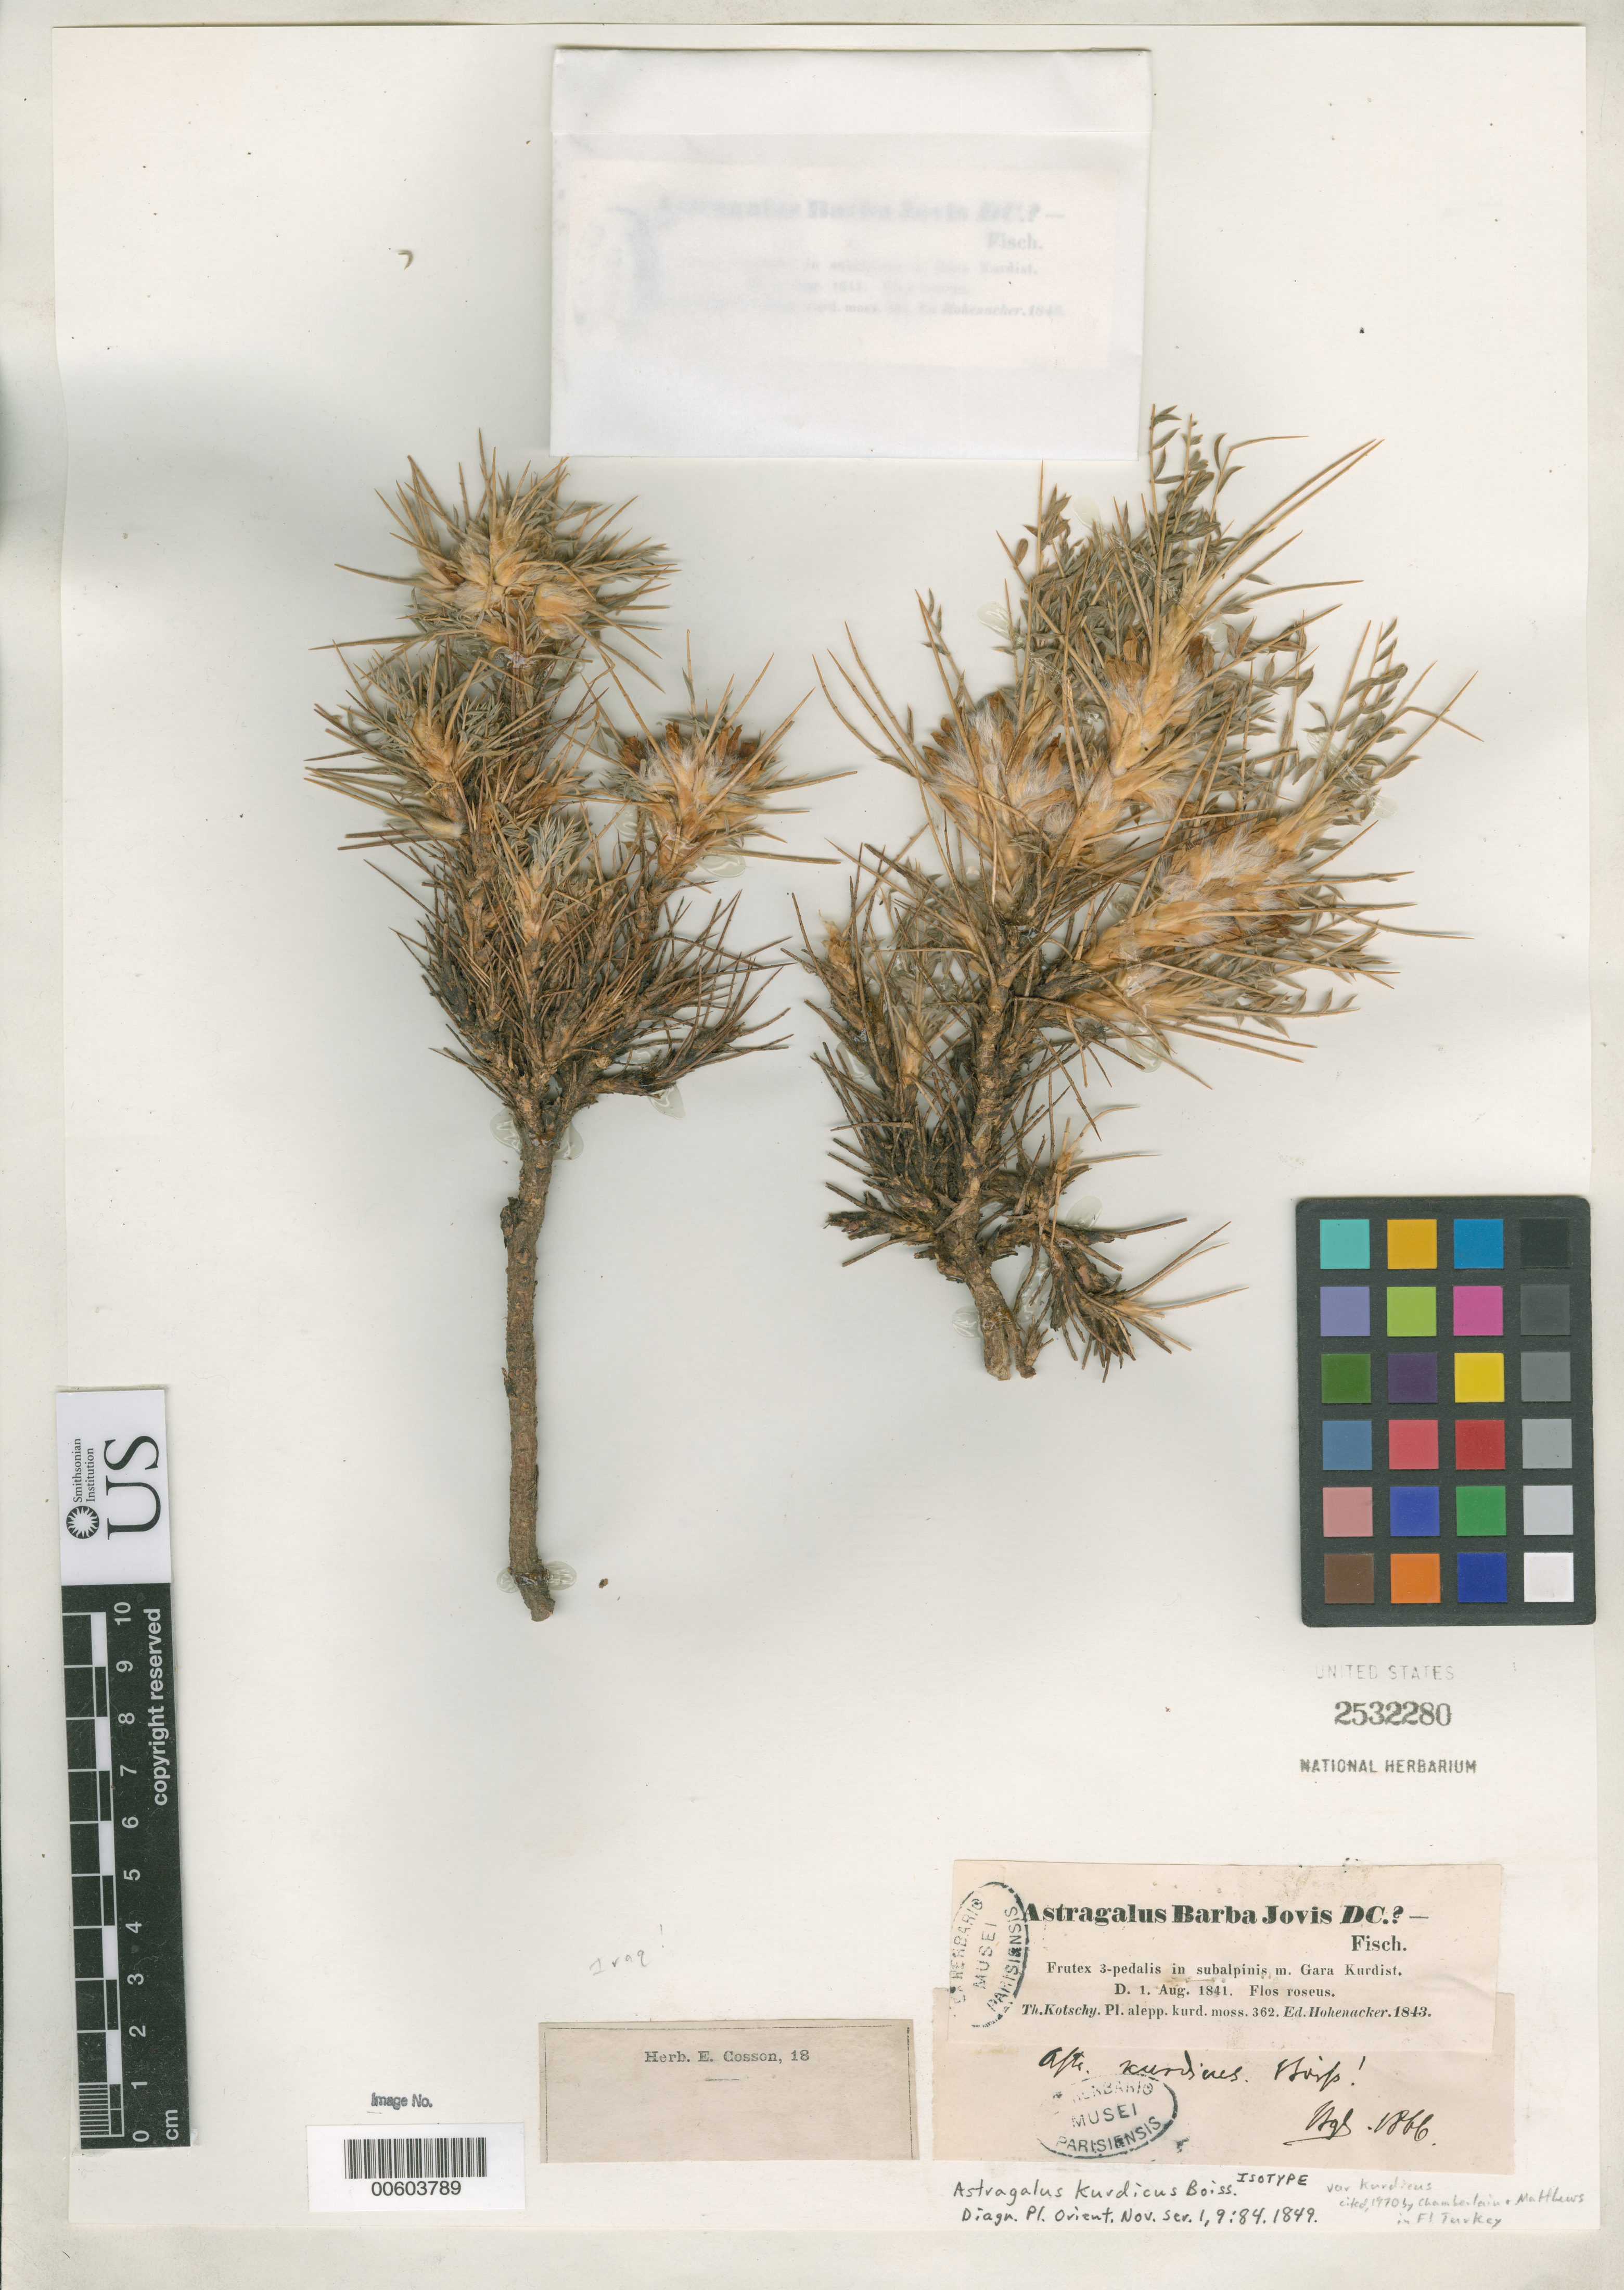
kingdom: Plantae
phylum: Tracheophyta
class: Magnoliopsida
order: Fabales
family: Fabaceae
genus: Astragalus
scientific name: Astragalus kurdicus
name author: Boiss.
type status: Isotype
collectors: K. G. Kotschy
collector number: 362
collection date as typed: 01 Aug 1841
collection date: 1841-08-01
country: Iraq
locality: M. Gara Kurdist.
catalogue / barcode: US 2532280